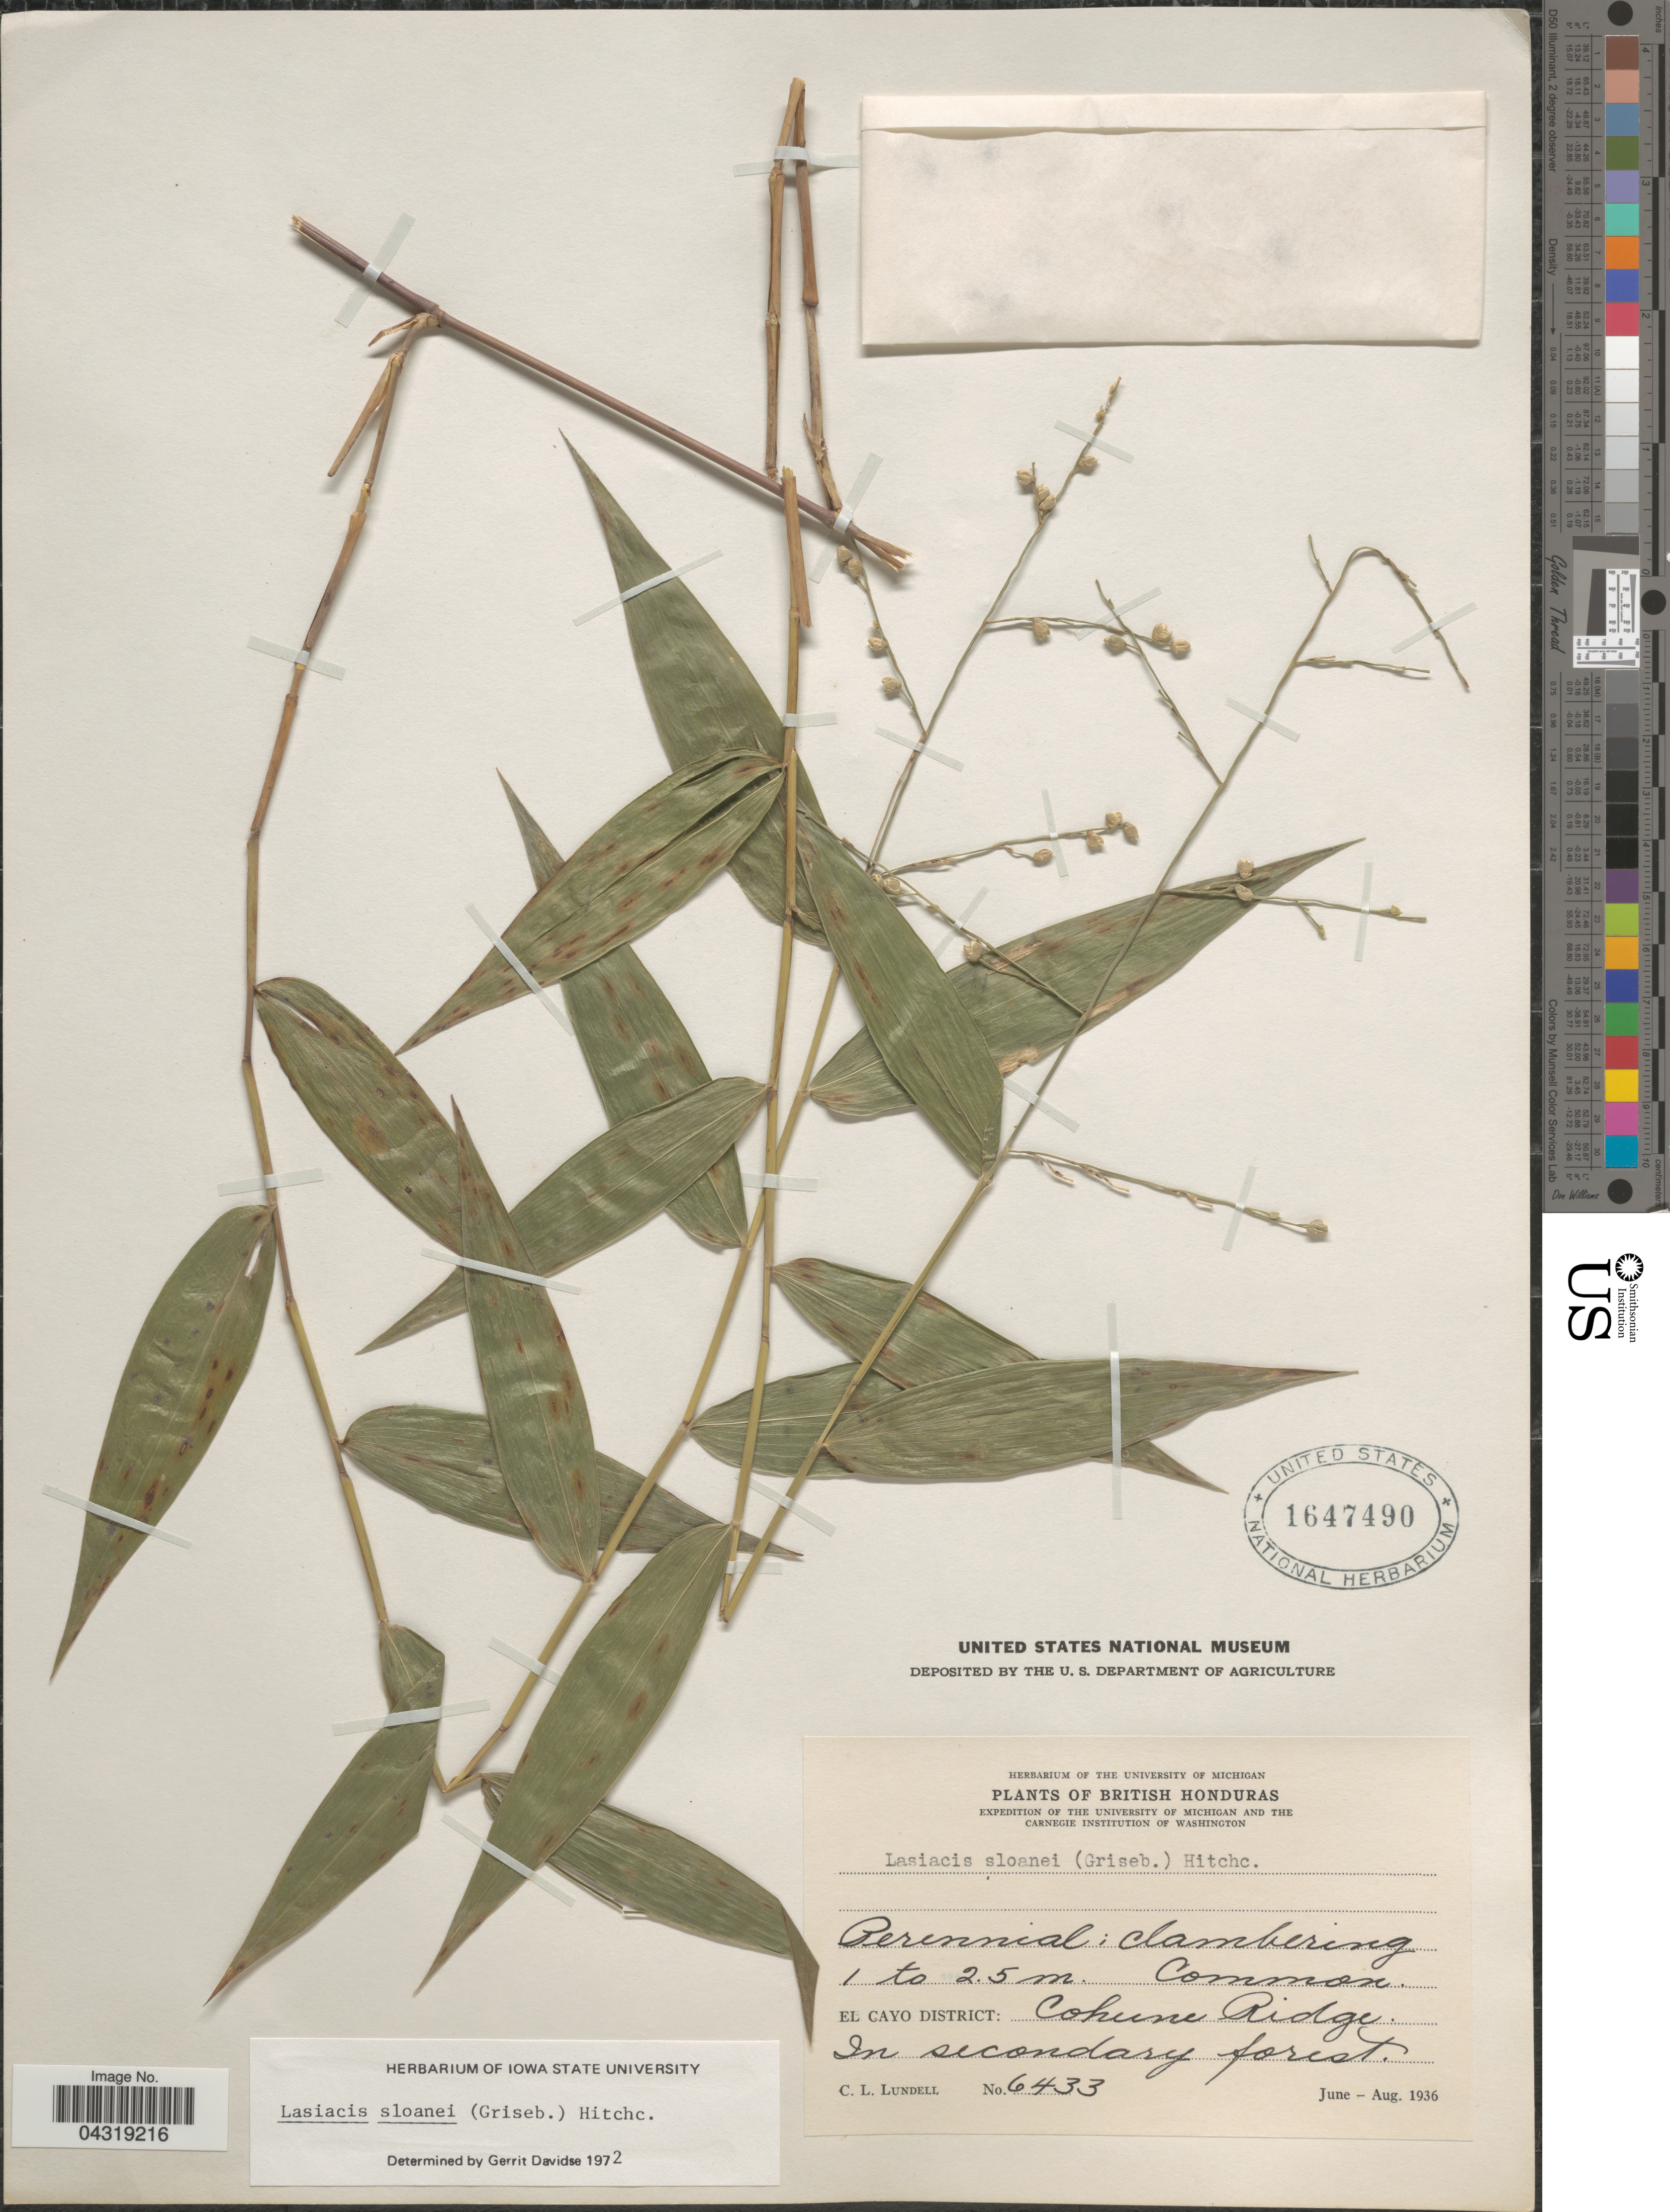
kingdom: Plantae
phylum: Tracheophyta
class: Liliopsida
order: Poales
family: Poaceae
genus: Lasiacis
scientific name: Lasiacis sloanei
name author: (Griseb.) Hitchc.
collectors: C. L. Lundell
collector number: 6433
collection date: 1936-06/1936-08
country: Belize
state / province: Cayo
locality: British Honduras. Expedition of the University of Michigan and the Carnegie Institution of Washington. El Cayo District: Cohune Ridge. In secondary forest.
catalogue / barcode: US 1647490